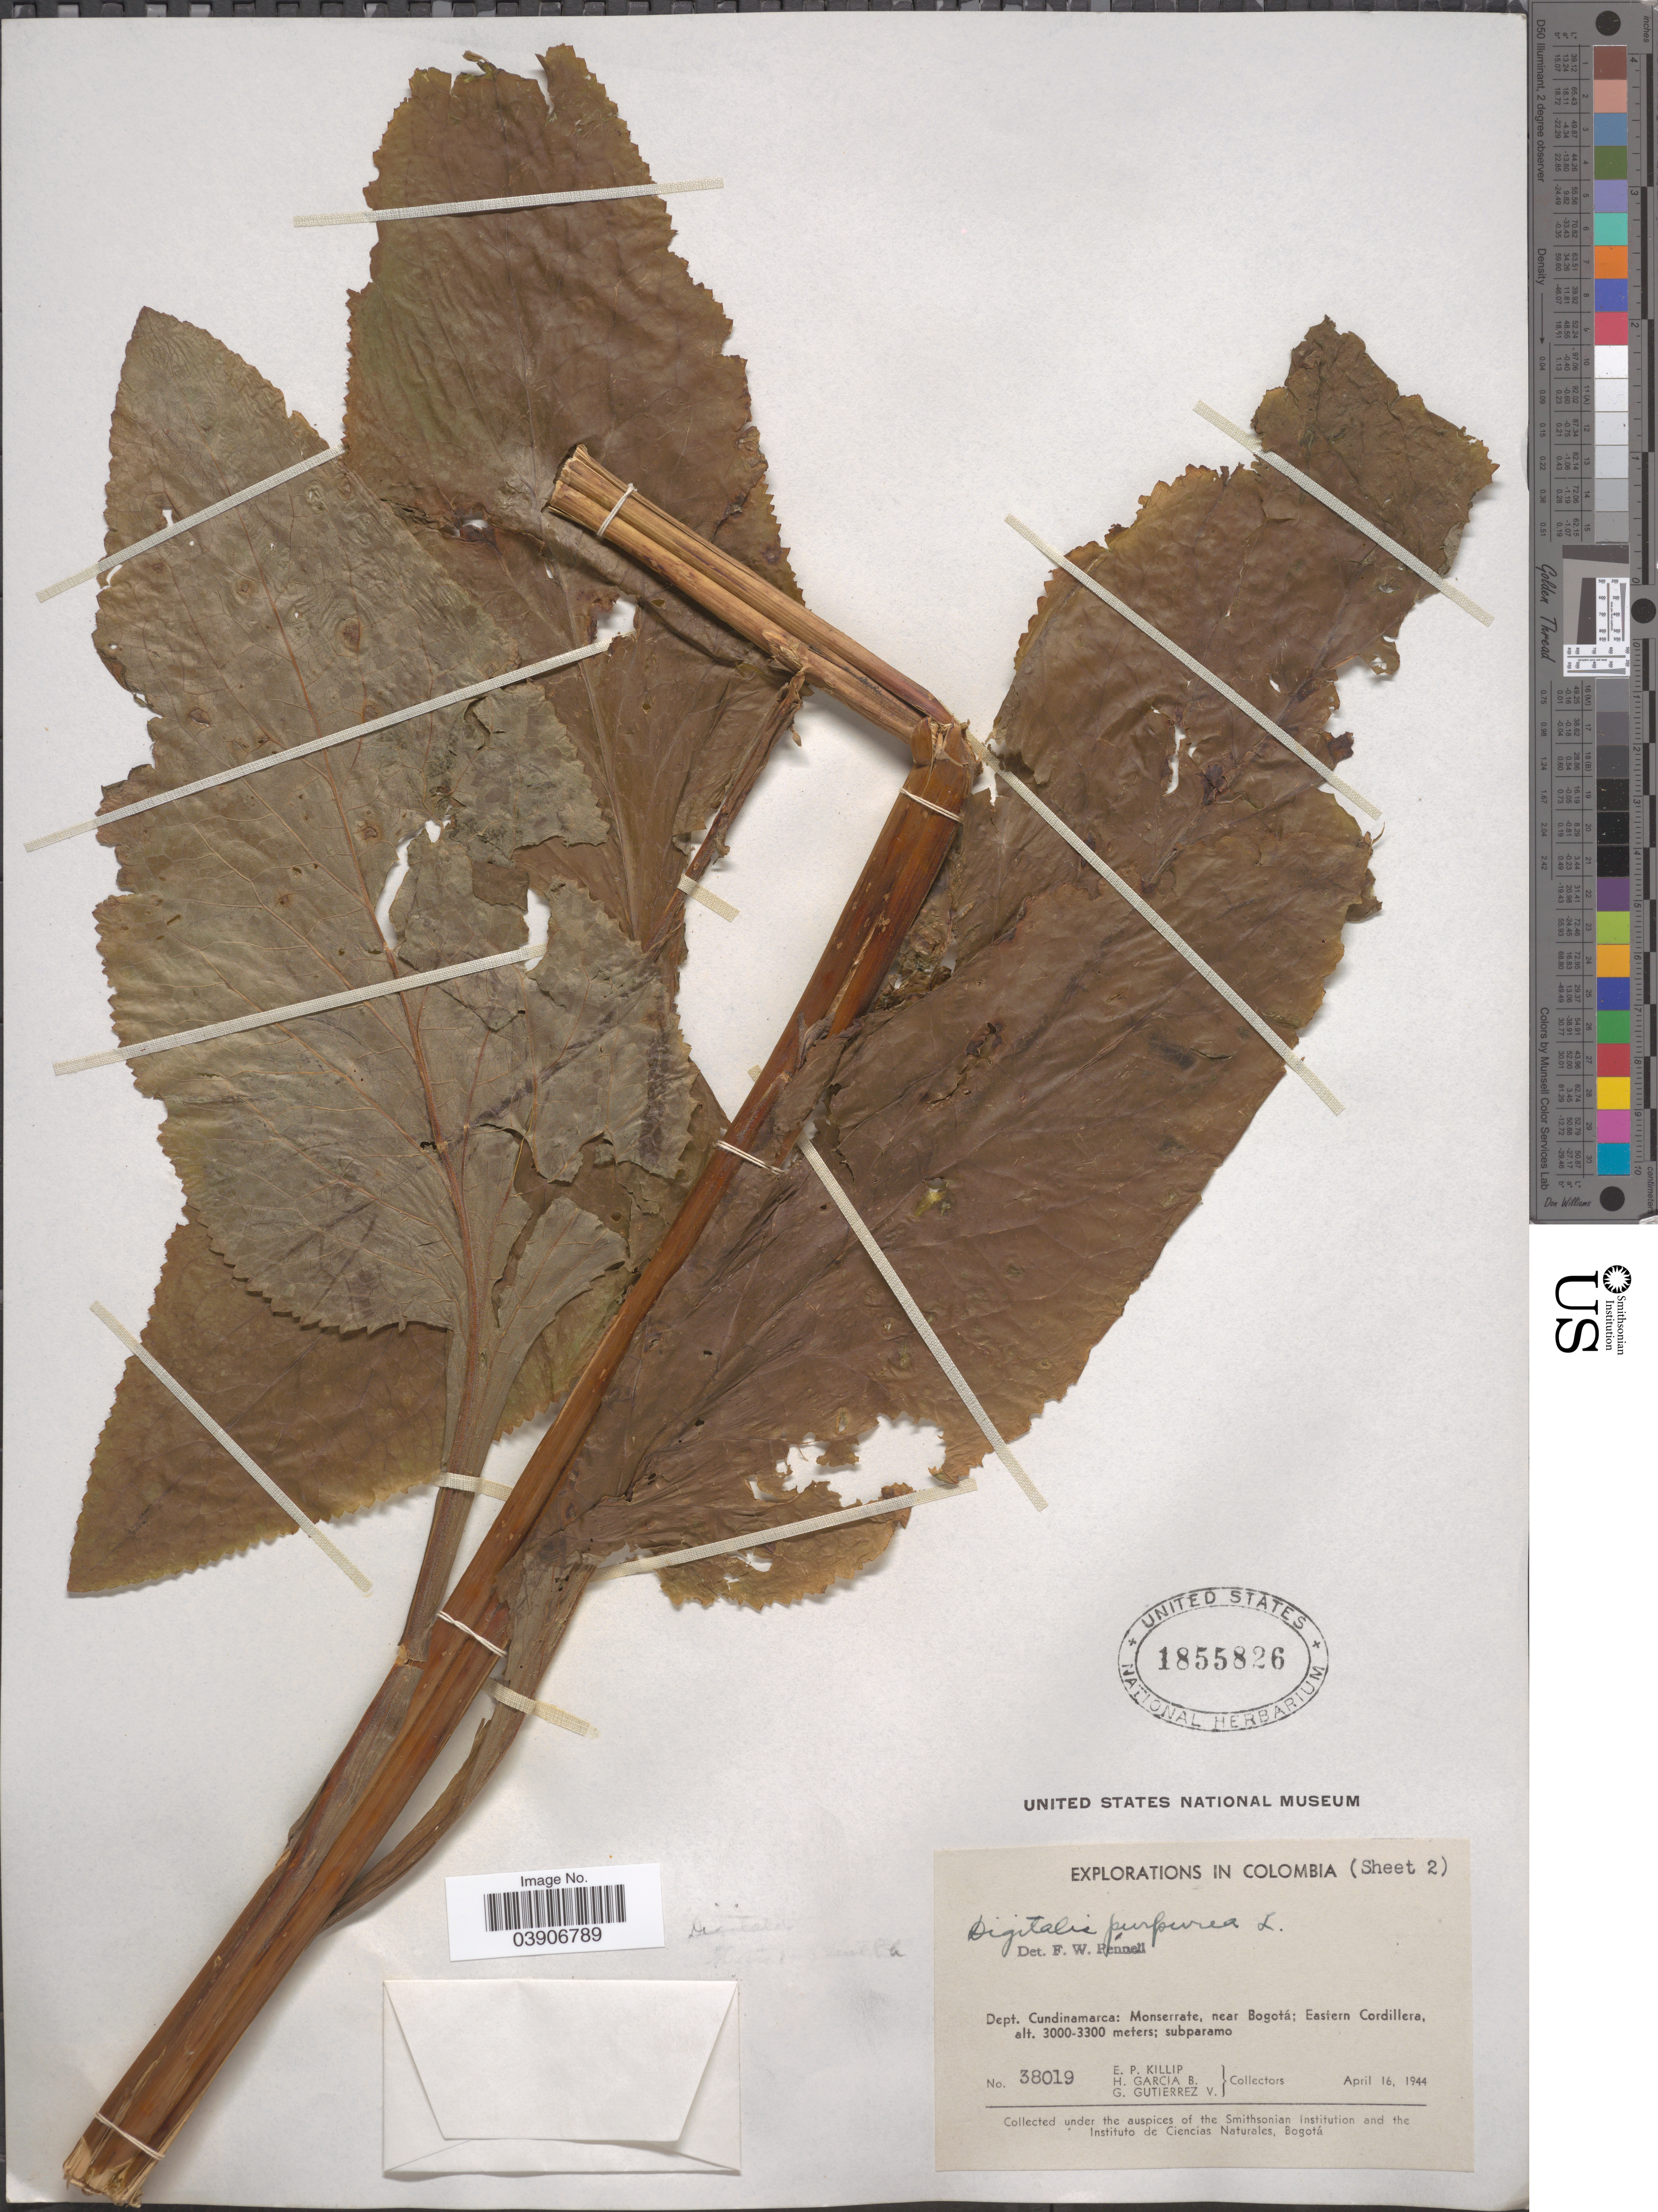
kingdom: Plantae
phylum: Tracheophyta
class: Magnoliopsida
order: Lamiales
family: Plantaginaceae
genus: Digitalis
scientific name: Digitalis purpurea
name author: L.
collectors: E. P. Killip, H. García B. & G. Gutiérrez V.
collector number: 38019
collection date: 1944-04-16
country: Colombia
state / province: Cundinamarca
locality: Dept. Cundinamarca: Monserrate, near Bogotá; Eastern Cordillera.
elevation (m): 3000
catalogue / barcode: US 1855826